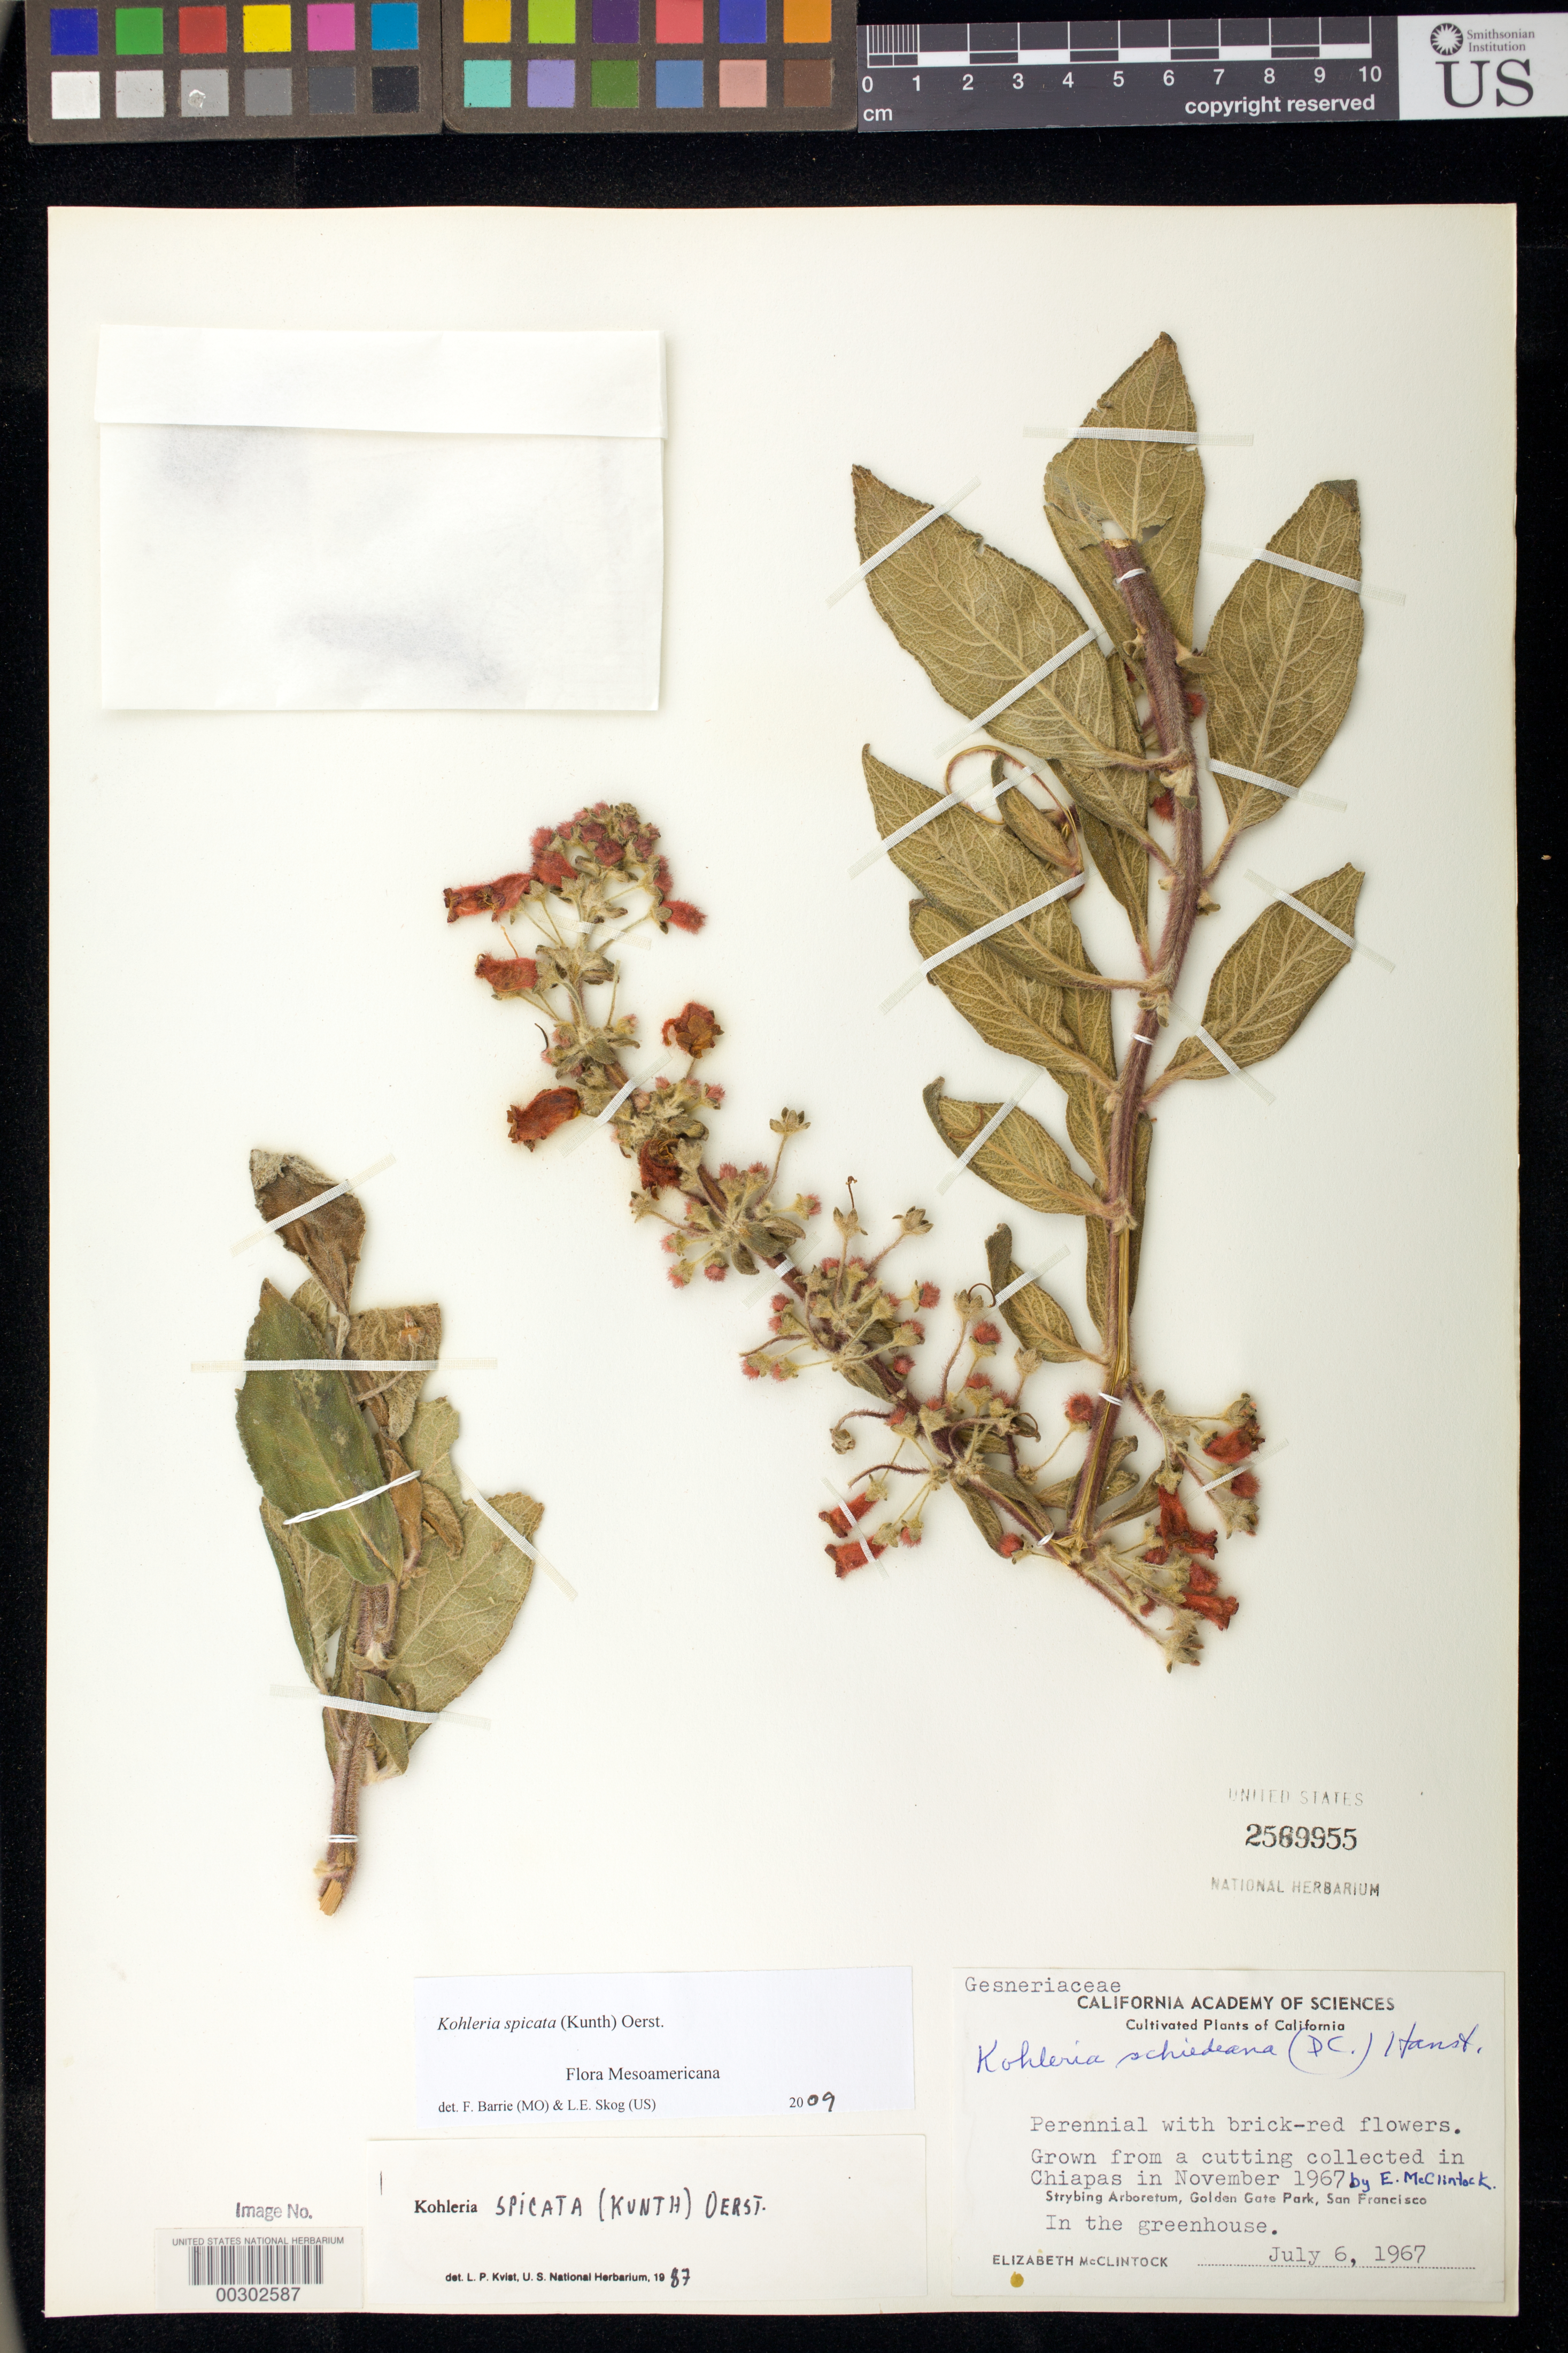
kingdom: Plantae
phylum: Tracheophyta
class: Magnoliopsida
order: Lamiales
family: Gesneriaceae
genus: Kohleria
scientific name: Kohleria spicata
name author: (Kunth) Oerst.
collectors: E. McClintock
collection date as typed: Nov 1967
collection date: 1967-11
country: Mexico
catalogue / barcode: US 2569955